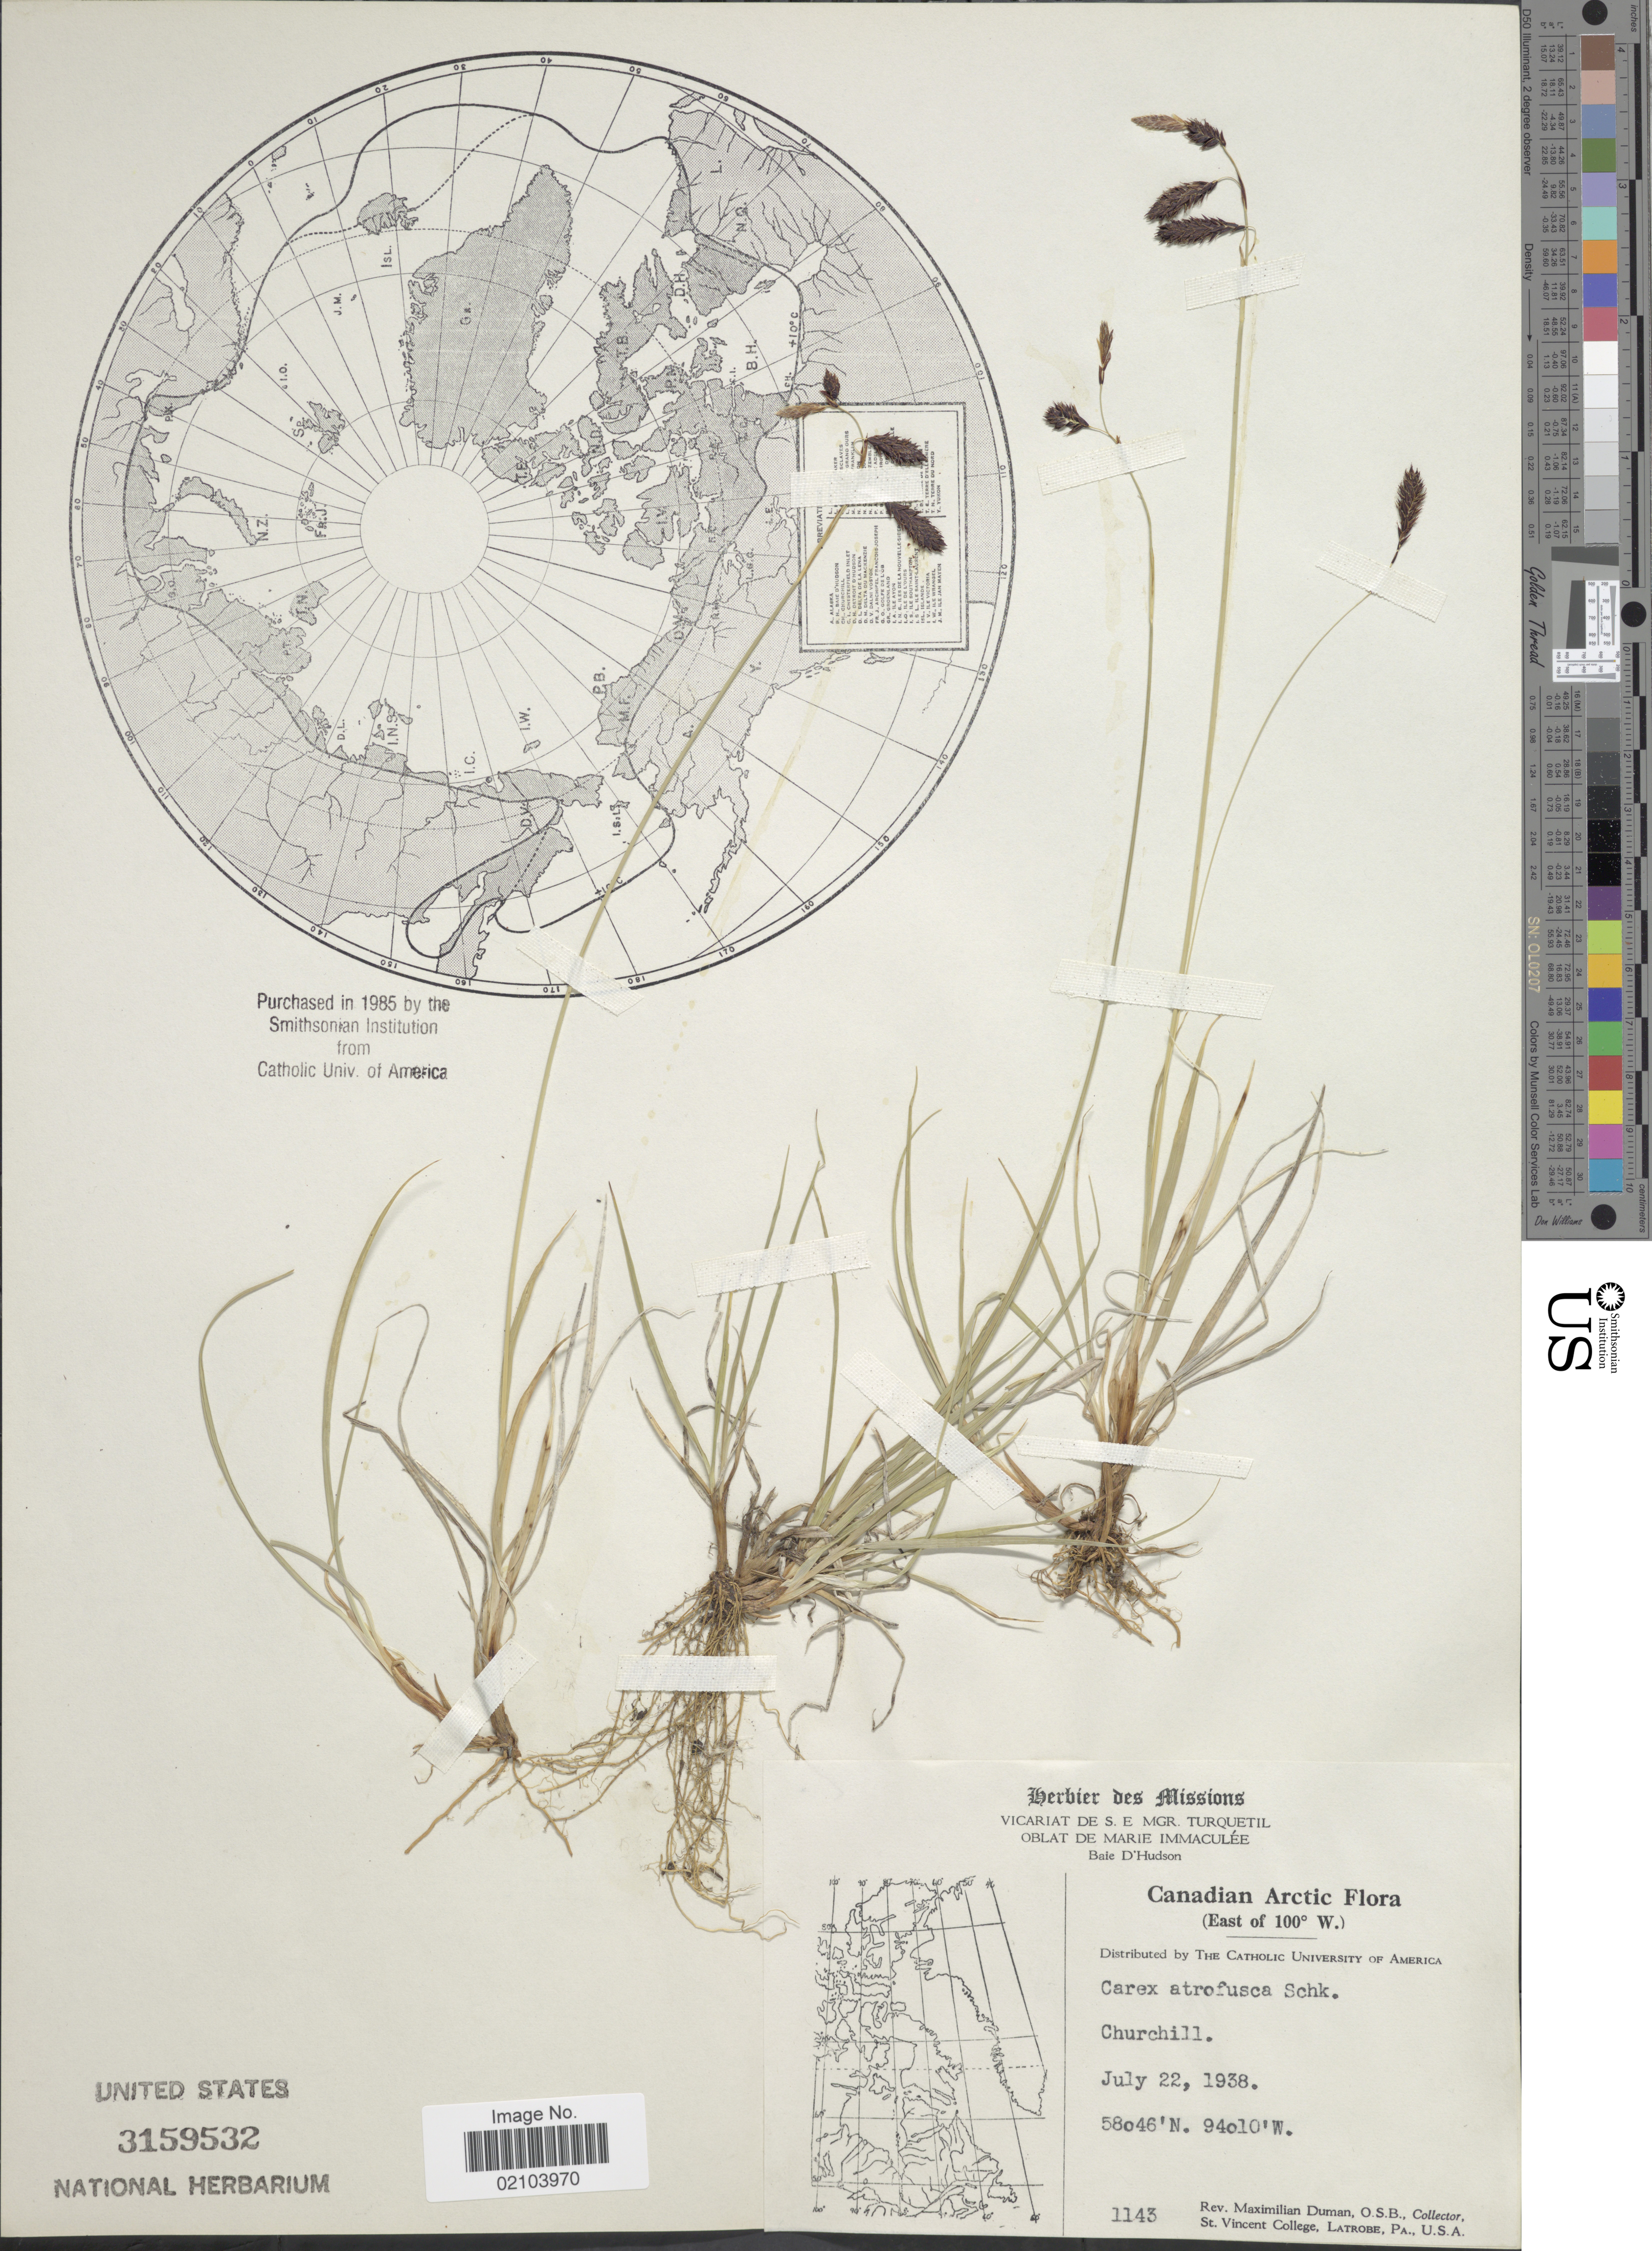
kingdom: Plantae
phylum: Tracheophyta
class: Liliopsida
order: Poales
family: Cyperaceae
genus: Carex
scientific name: Carex atrofusca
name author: Schkuhr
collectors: M. Duman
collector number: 1143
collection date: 1938-07-22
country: Canada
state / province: Manitoba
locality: Canadian Arctic. Churchill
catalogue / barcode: US 3159532